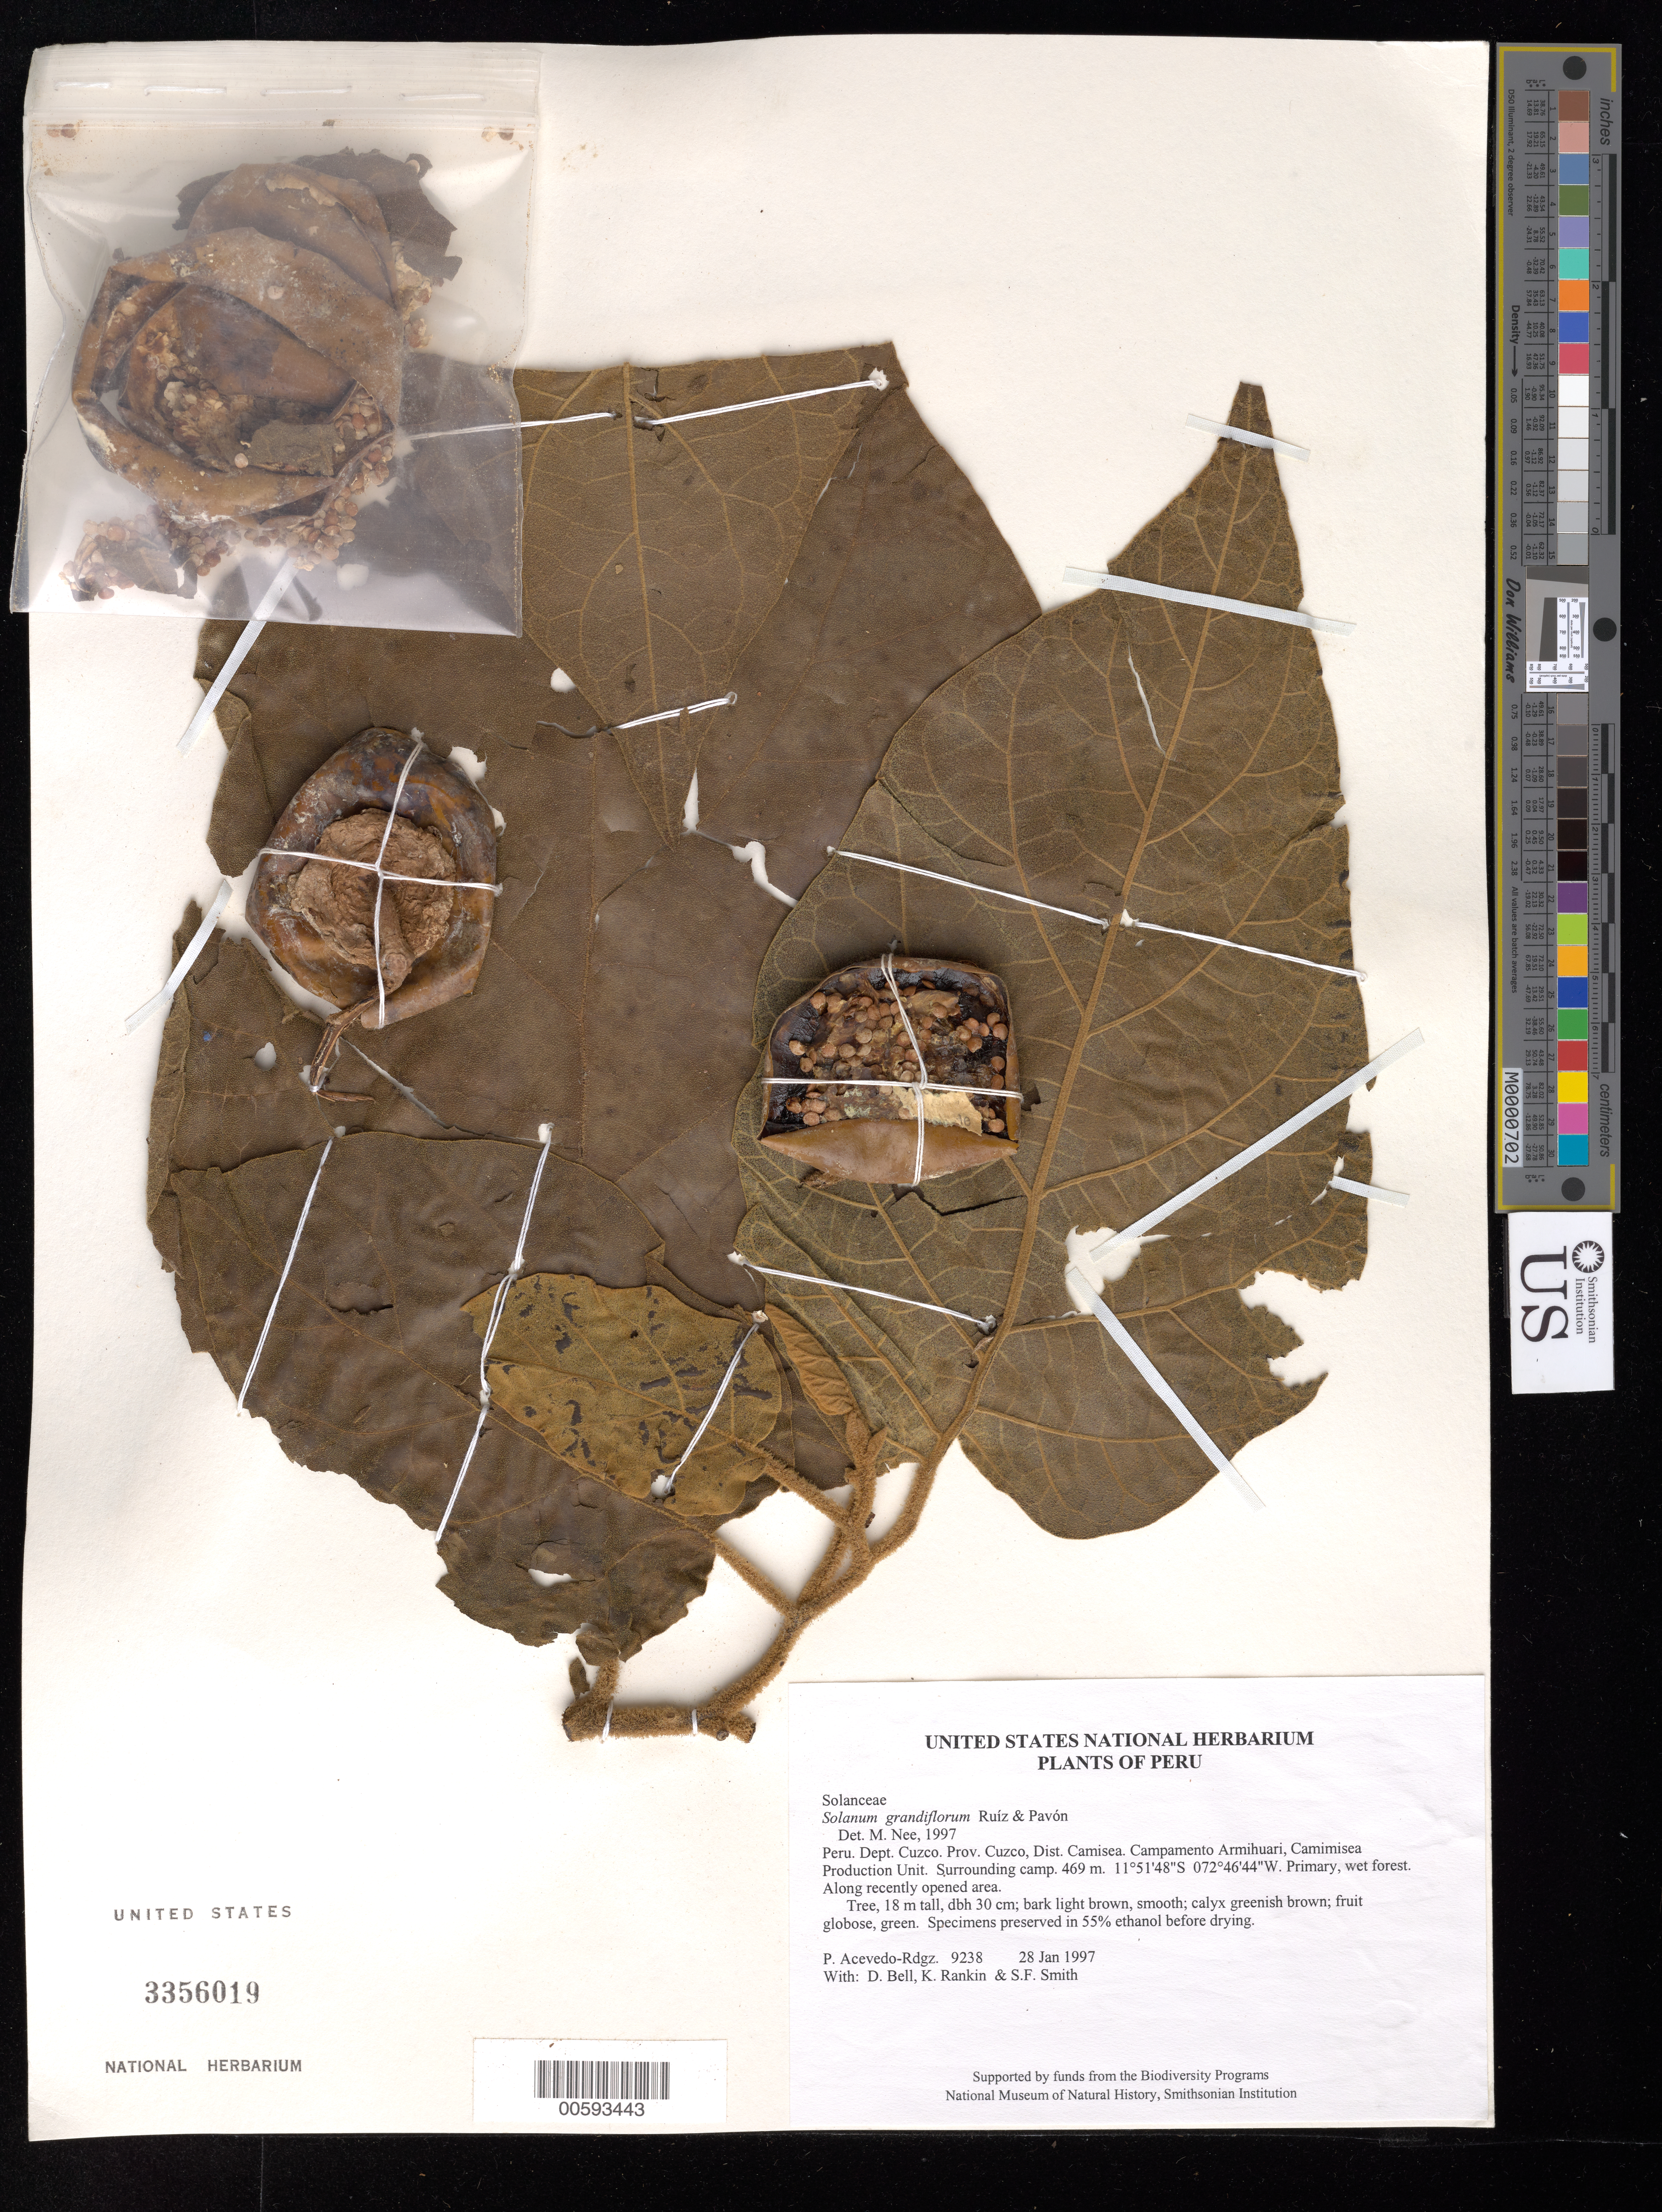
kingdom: Plantae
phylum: Tracheophyta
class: Magnoliopsida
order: Solanales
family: Solanaceae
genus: Solanum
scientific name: Solanum grandiflorum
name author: Ruiz & Pav.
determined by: Nee, Michael H.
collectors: P. Acevedo-Rodr., D. A. Bell, K. B. Rankin & S.F. Smith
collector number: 9238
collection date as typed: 28 Jan 1997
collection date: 1997-01-28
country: Peru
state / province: Cusco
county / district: Cusco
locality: Districto Camisea, Campamento Armihuari, Camimisea Production Unit. Surrounding camp.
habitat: Primary, wet forest. Along recently opened area.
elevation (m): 469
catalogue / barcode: US 3356019